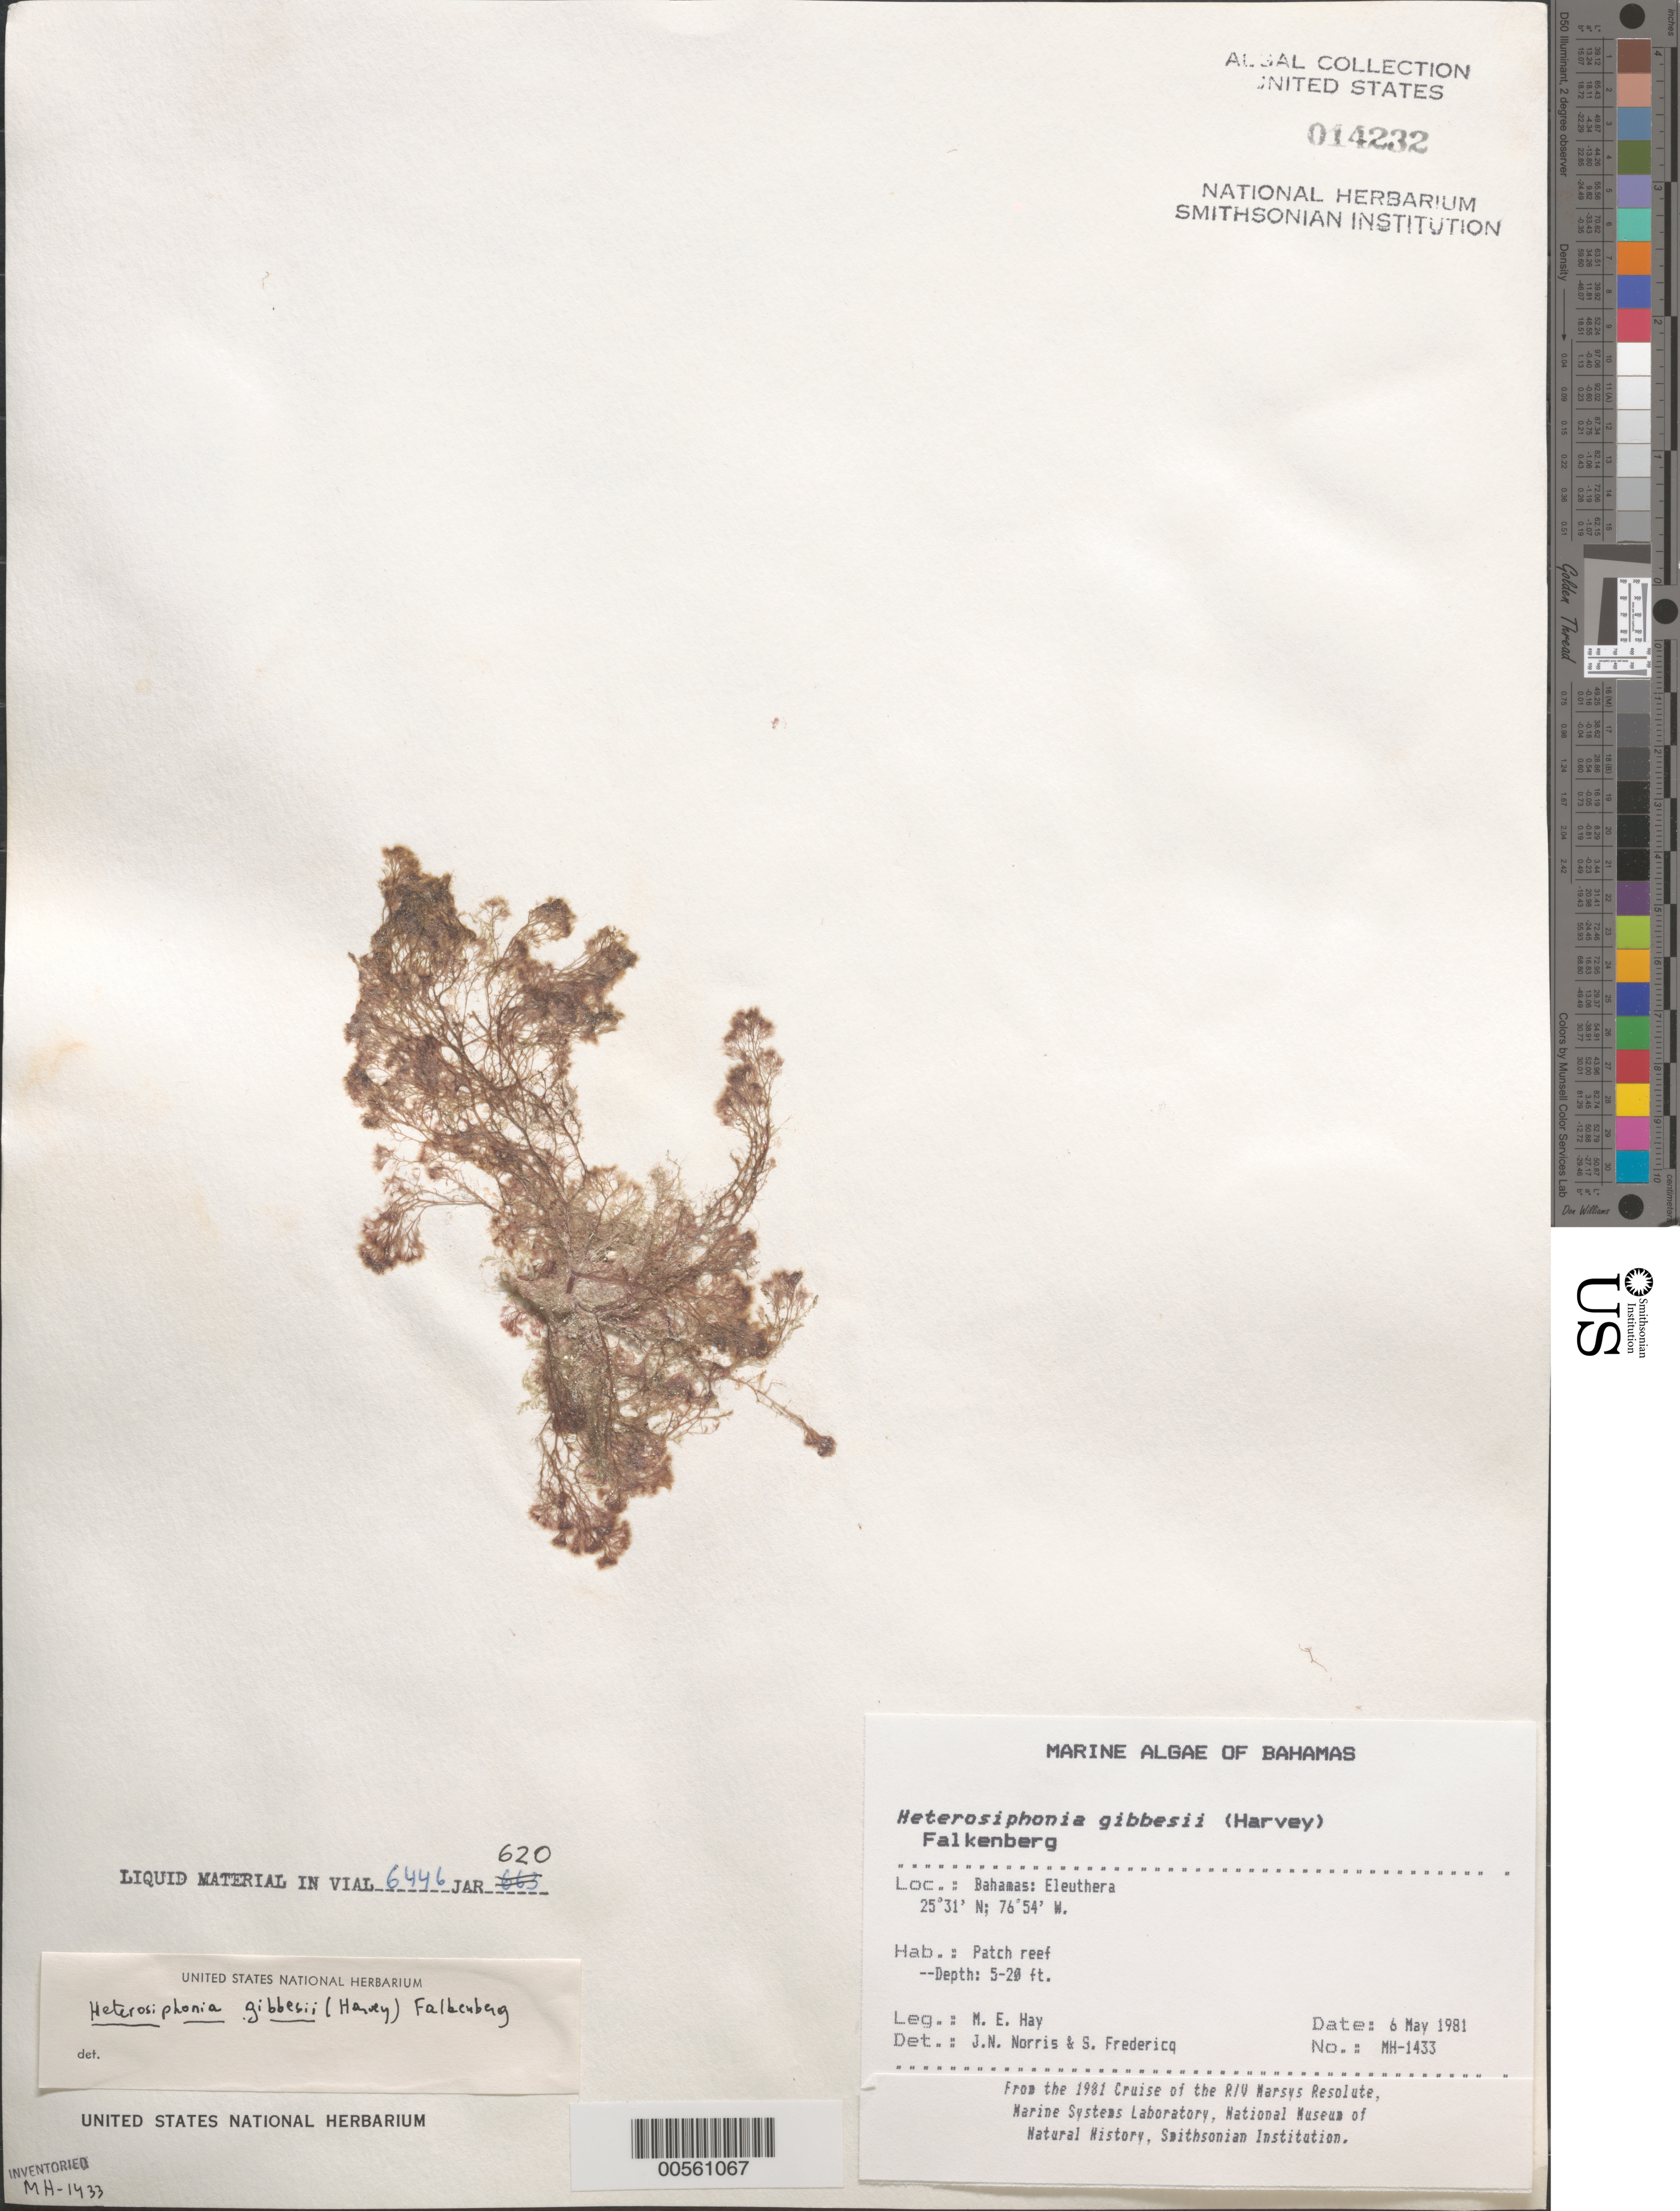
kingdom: Plantae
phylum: Rhodophyta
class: Florideophyceae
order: Ceramiales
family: Dasyaceae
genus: Heterosiphonia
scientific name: Heterosiphonia gibbesii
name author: (Harv.)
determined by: Norris, J. N.; Fredericq, S.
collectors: M. E. Hay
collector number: MEH-1433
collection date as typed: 06 May 1981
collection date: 1981-05-06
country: Bahamas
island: Eleuthera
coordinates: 23 31' N, 76 54' W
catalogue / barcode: US 14232